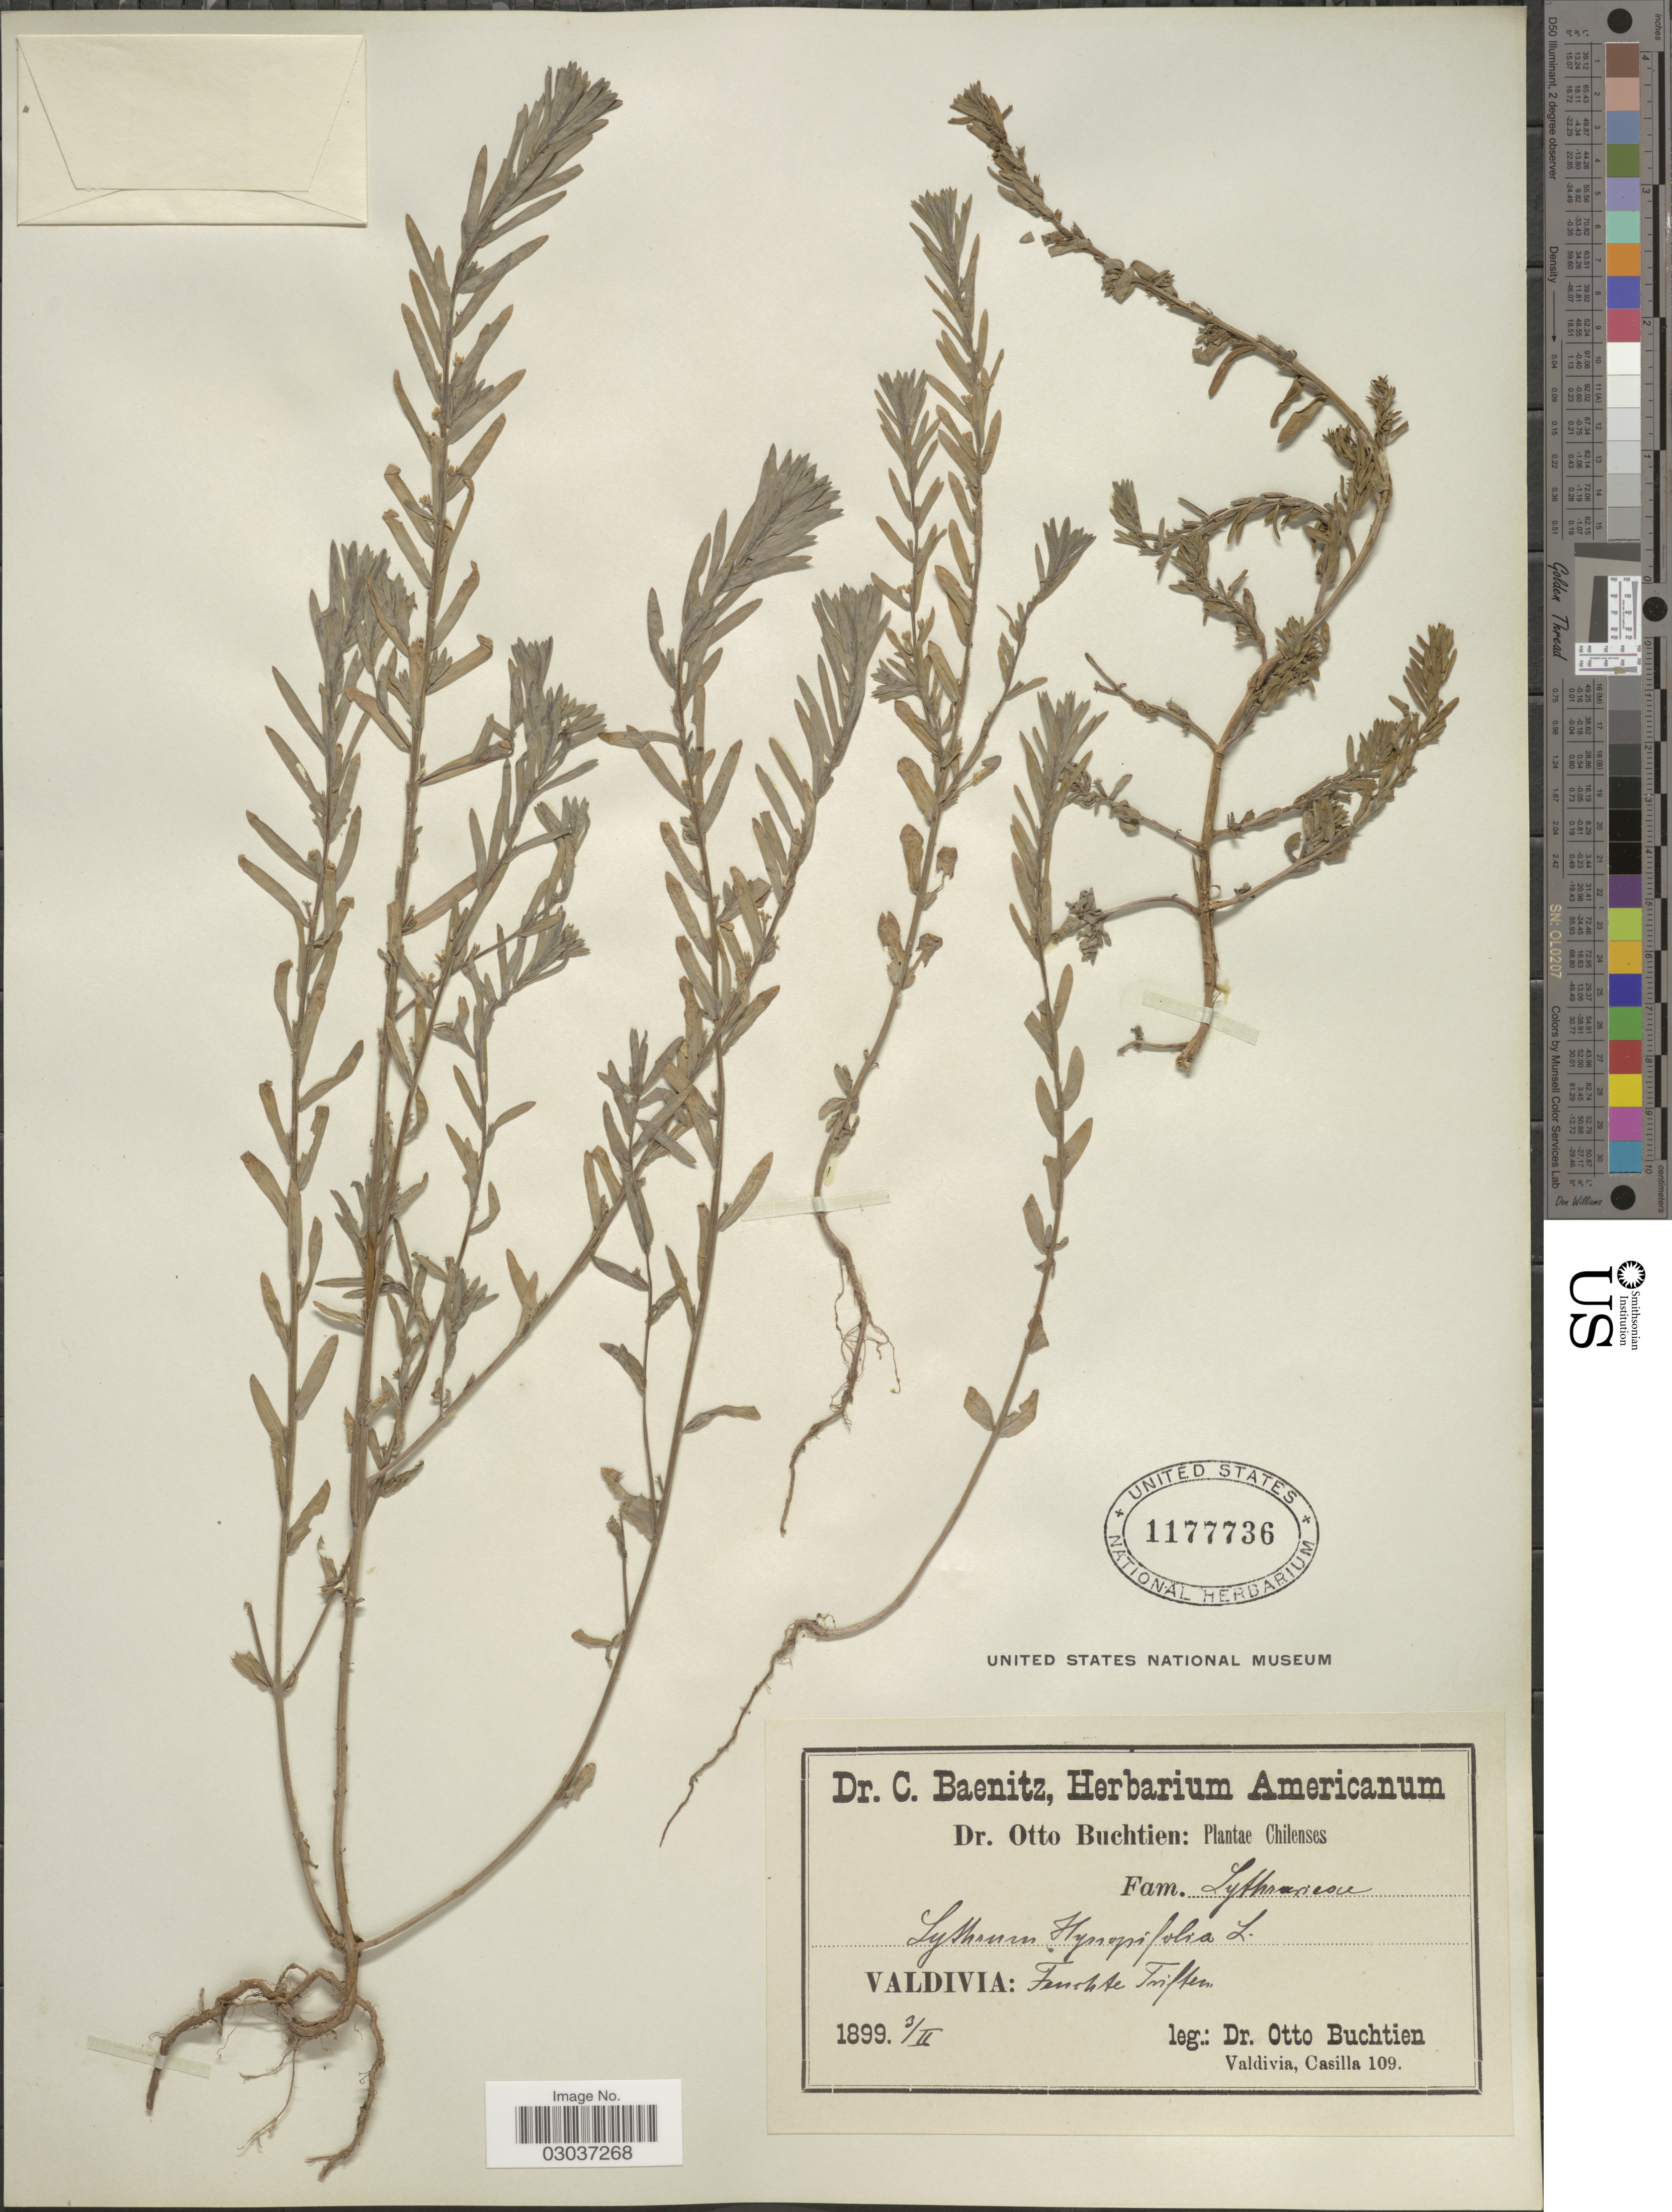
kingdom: Plantae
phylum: Tracheophyta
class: Magnoliopsida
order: Myrtales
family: Lythraceae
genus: Lythrum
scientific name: Lythrum hyssopifolia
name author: L.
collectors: O. Buchtien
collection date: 1899-02-03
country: Chile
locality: Valdivia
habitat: Feuchte triften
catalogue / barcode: US 1177736